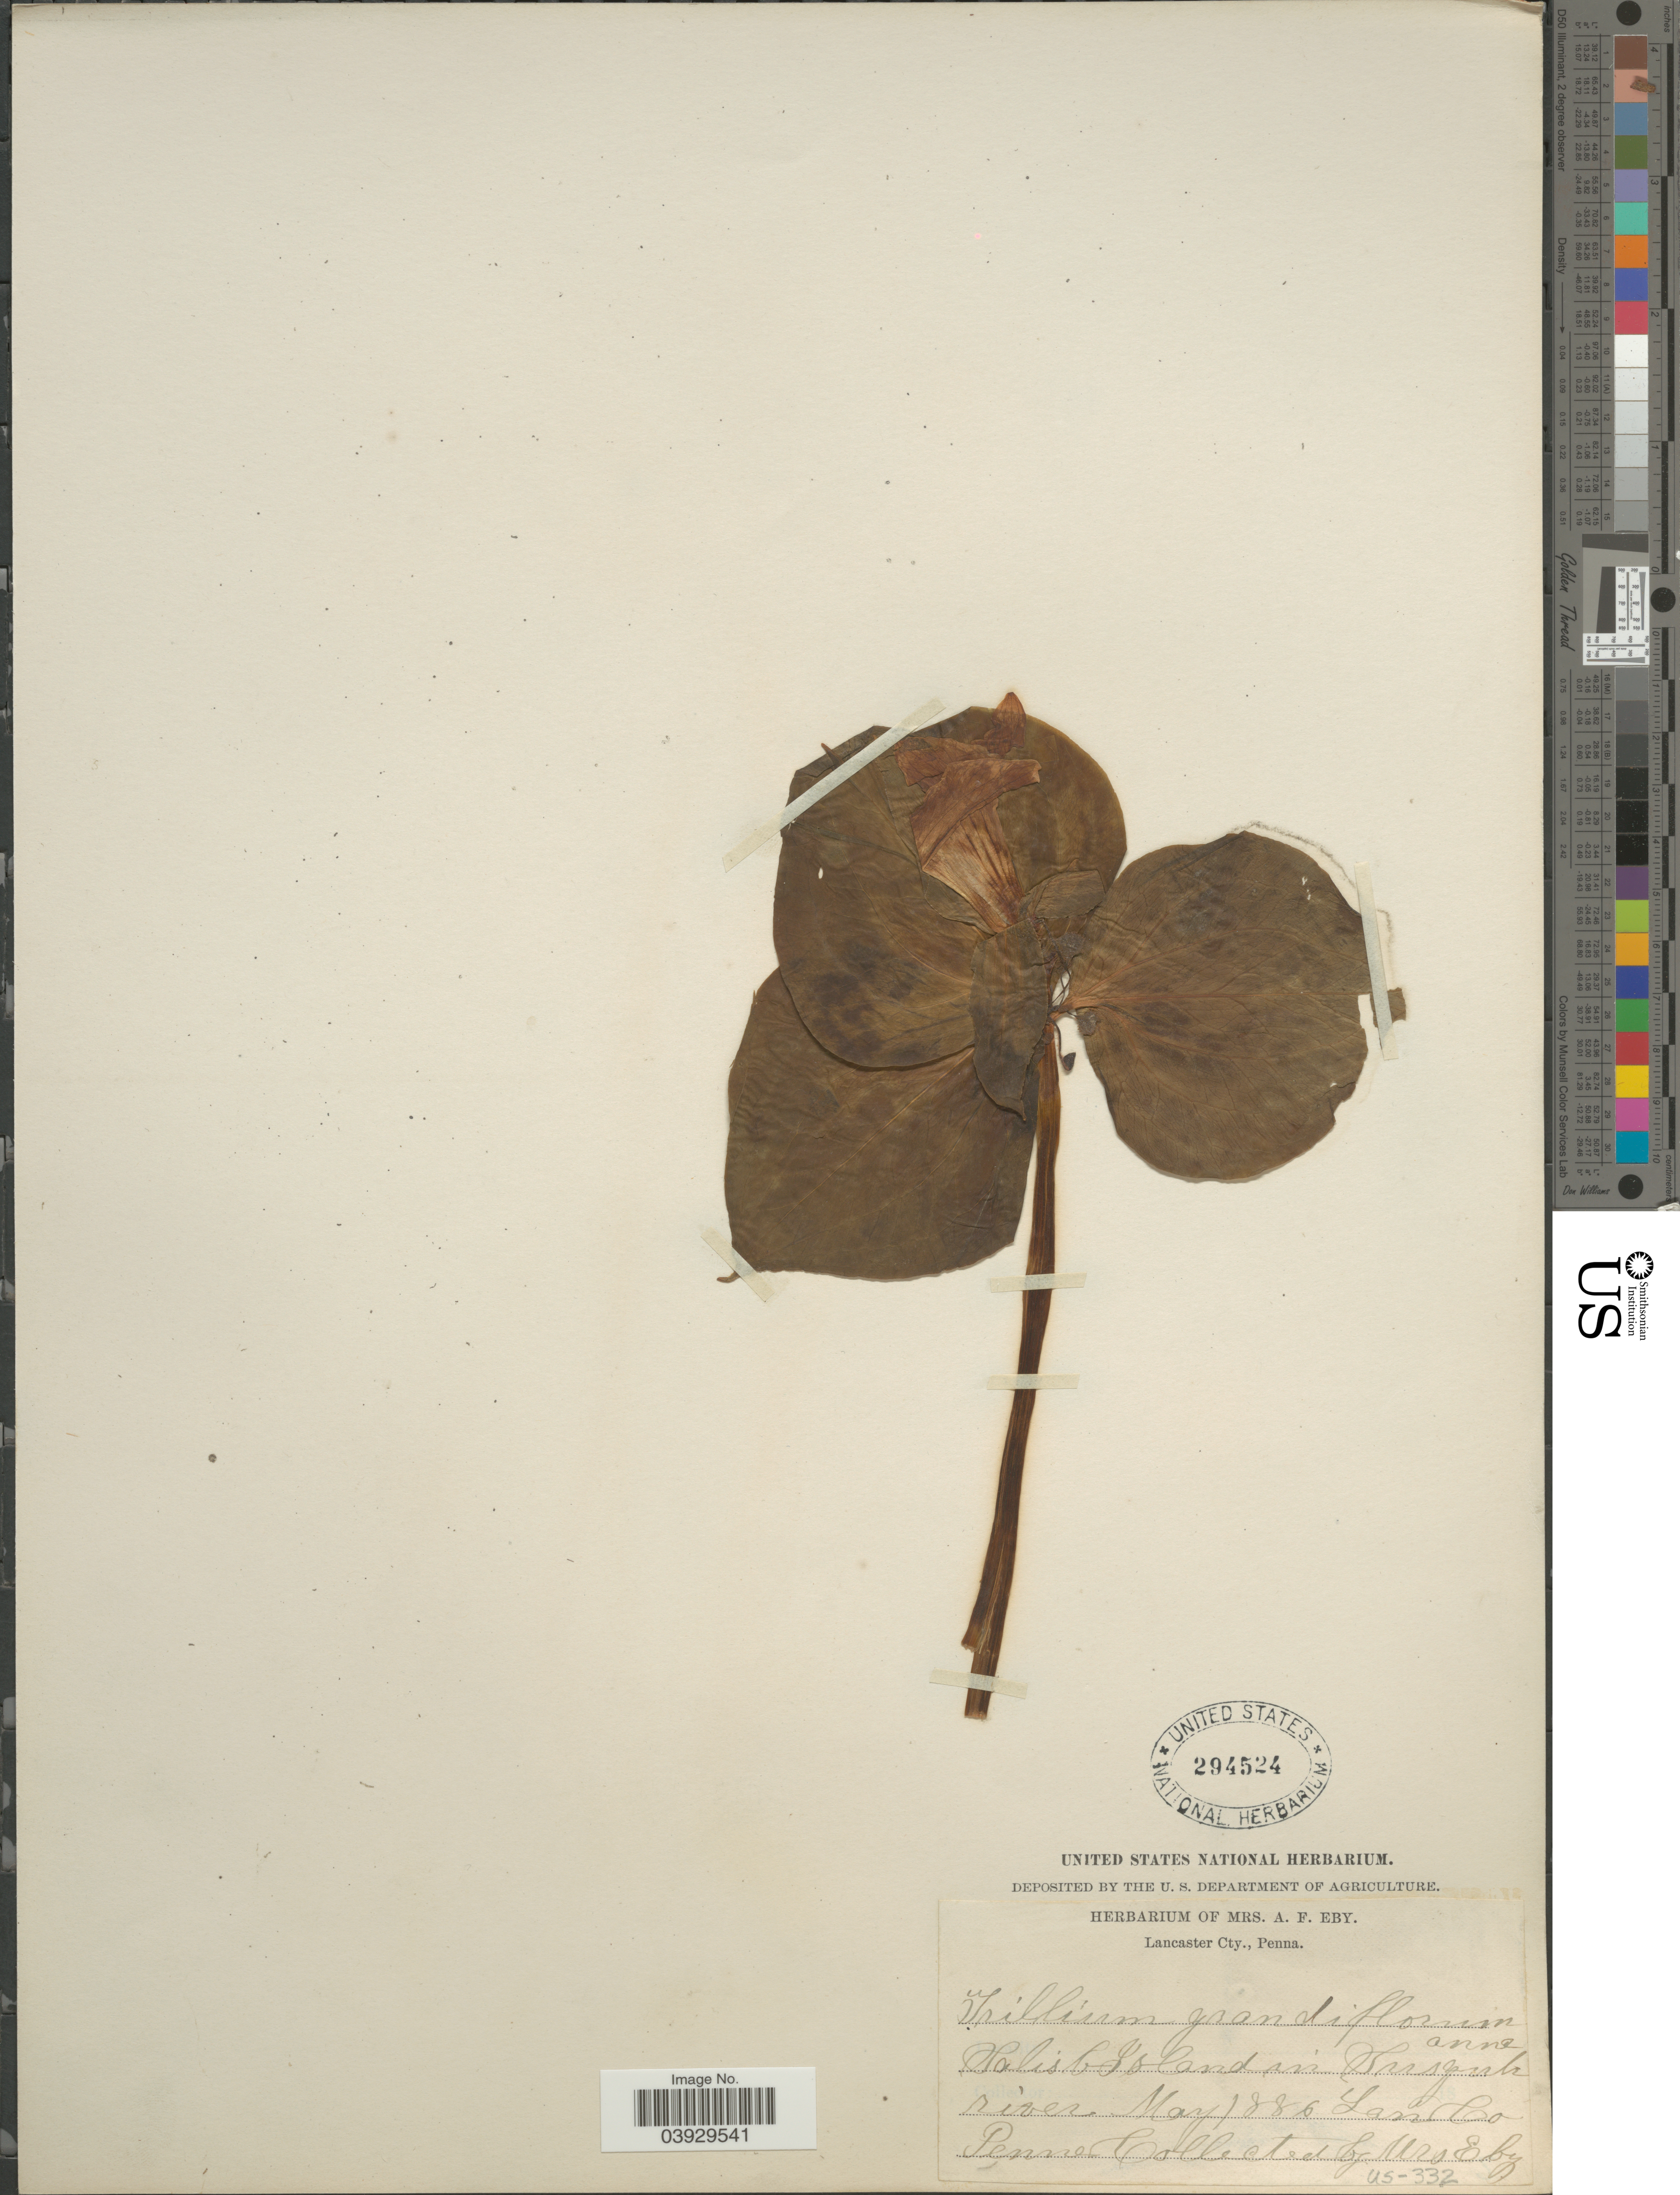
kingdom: Plantae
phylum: Tracheophyta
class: Liliopsida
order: Liliales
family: Melanthiaceae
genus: Trillium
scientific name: Trillium grandiflorum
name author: (Michx.) Salisb.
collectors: Mrs. A. F. Eby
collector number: US-332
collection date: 1886-05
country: United States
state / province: Pennsylvania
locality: Halis Island in Susquehanna river. Lan Co.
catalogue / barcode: US 294524